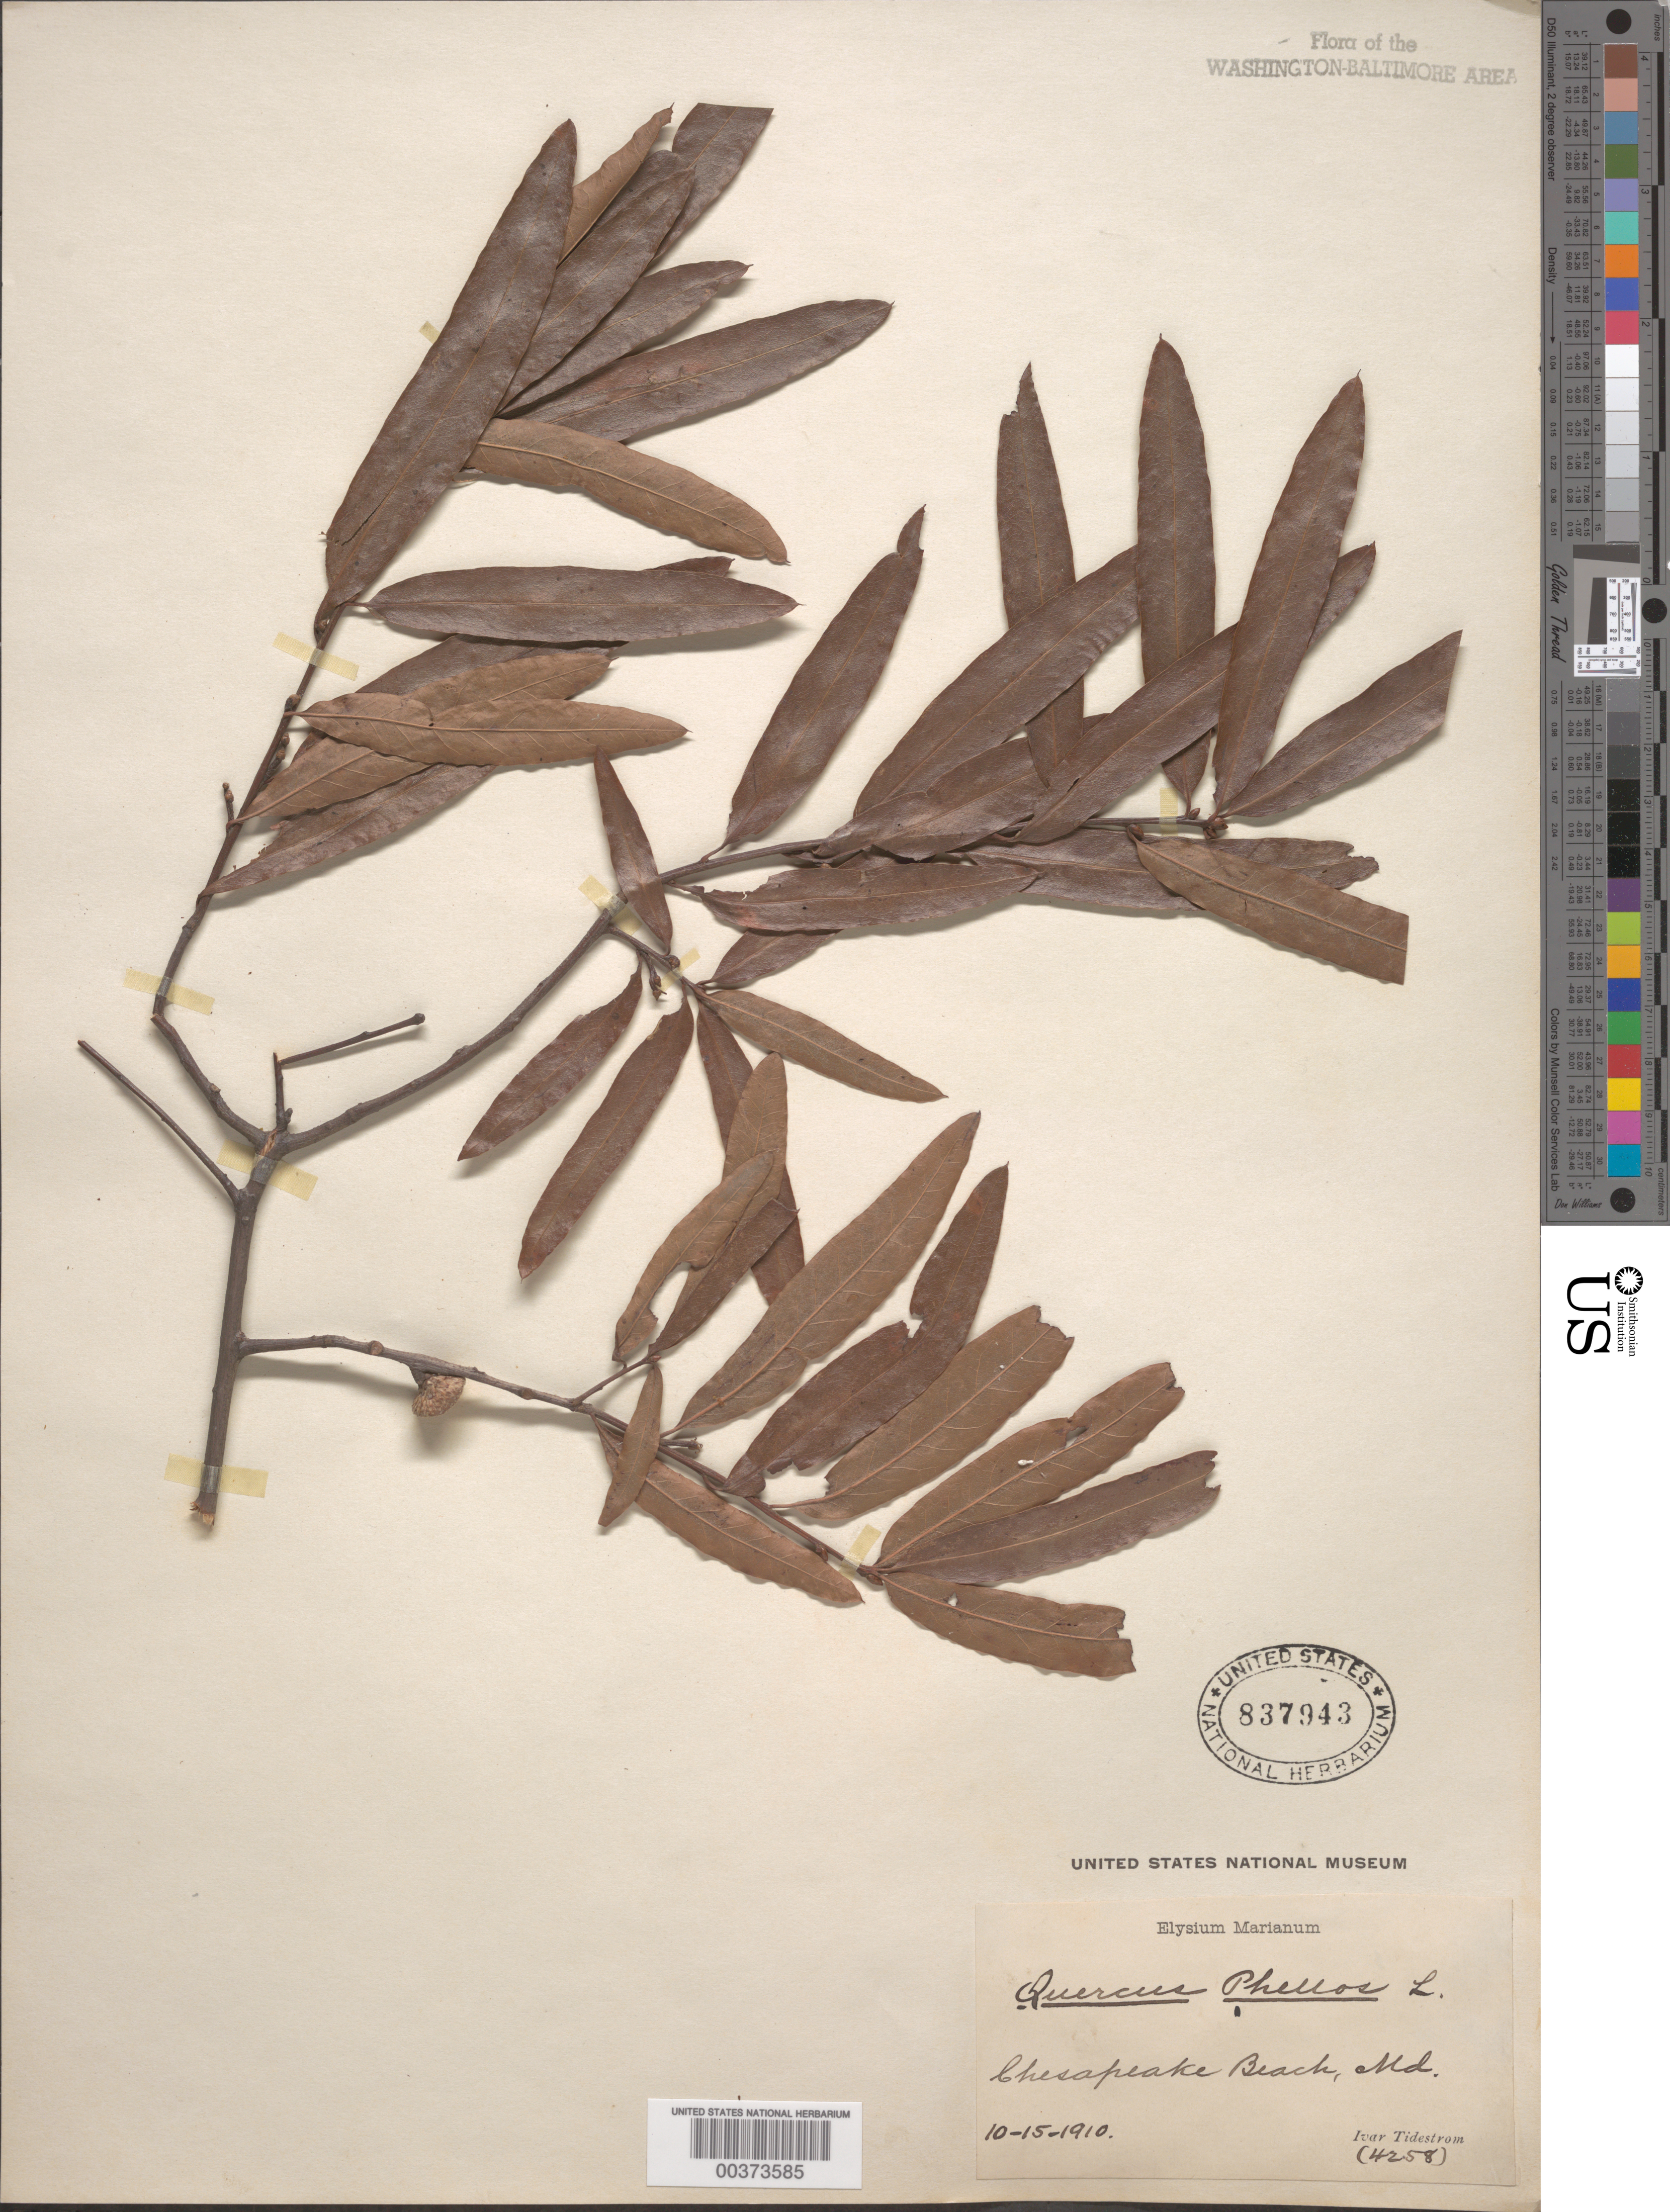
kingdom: Plantae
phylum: Tracheophyta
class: Magnoliopsida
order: Fagales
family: Fagaceae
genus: Quercus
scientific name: Quercus phellos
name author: L.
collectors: I. F. Tidestrom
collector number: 4258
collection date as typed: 15 Oct 1910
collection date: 1910-10-15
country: United States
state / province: Maryland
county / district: Calvert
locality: Chesapeake Beach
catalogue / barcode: US 837943